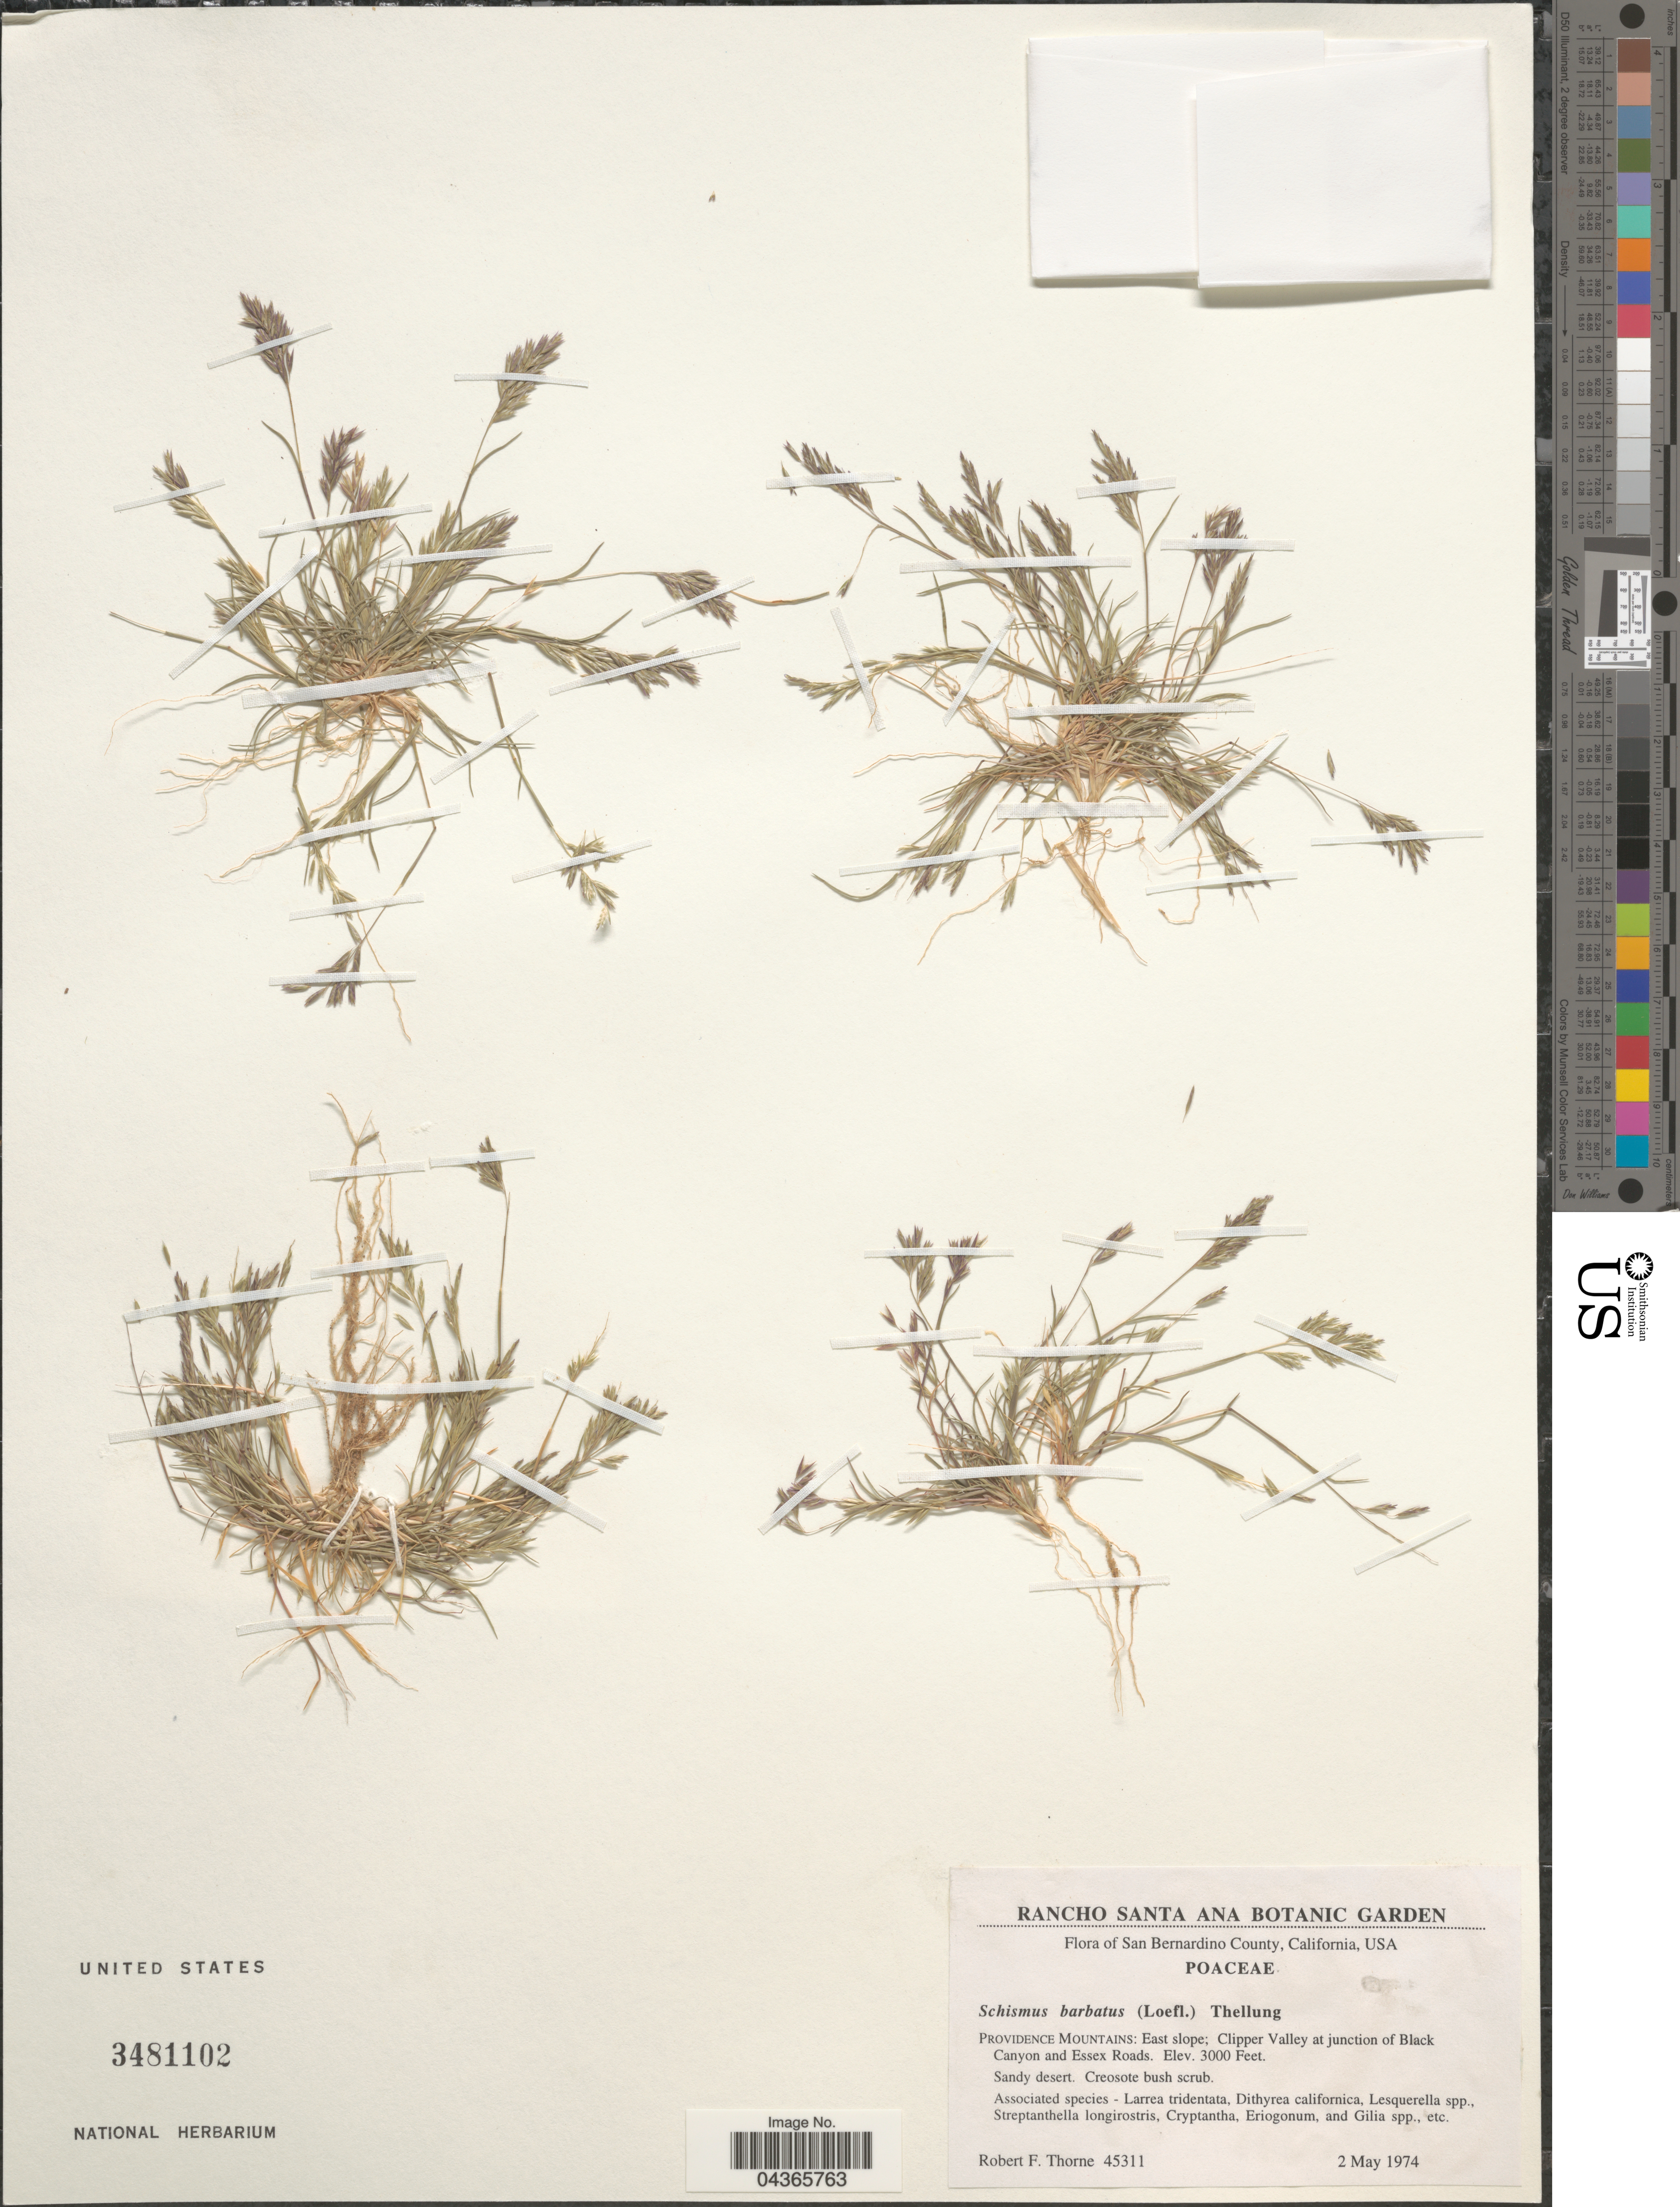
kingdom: Plantae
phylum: Tracheophyta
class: Liliopsida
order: Poales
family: Poaceae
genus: Schismus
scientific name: Schismus barbatus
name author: (L.) Thell.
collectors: R. F. Thorne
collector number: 45311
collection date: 1974-05-02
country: United States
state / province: California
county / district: San Bernardino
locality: San Bernardino County. Providence Mountains: East slope; Clipper Valley at junction of Black Canyon and Essex Roads. Sandy desert,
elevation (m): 914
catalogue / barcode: US 3481102